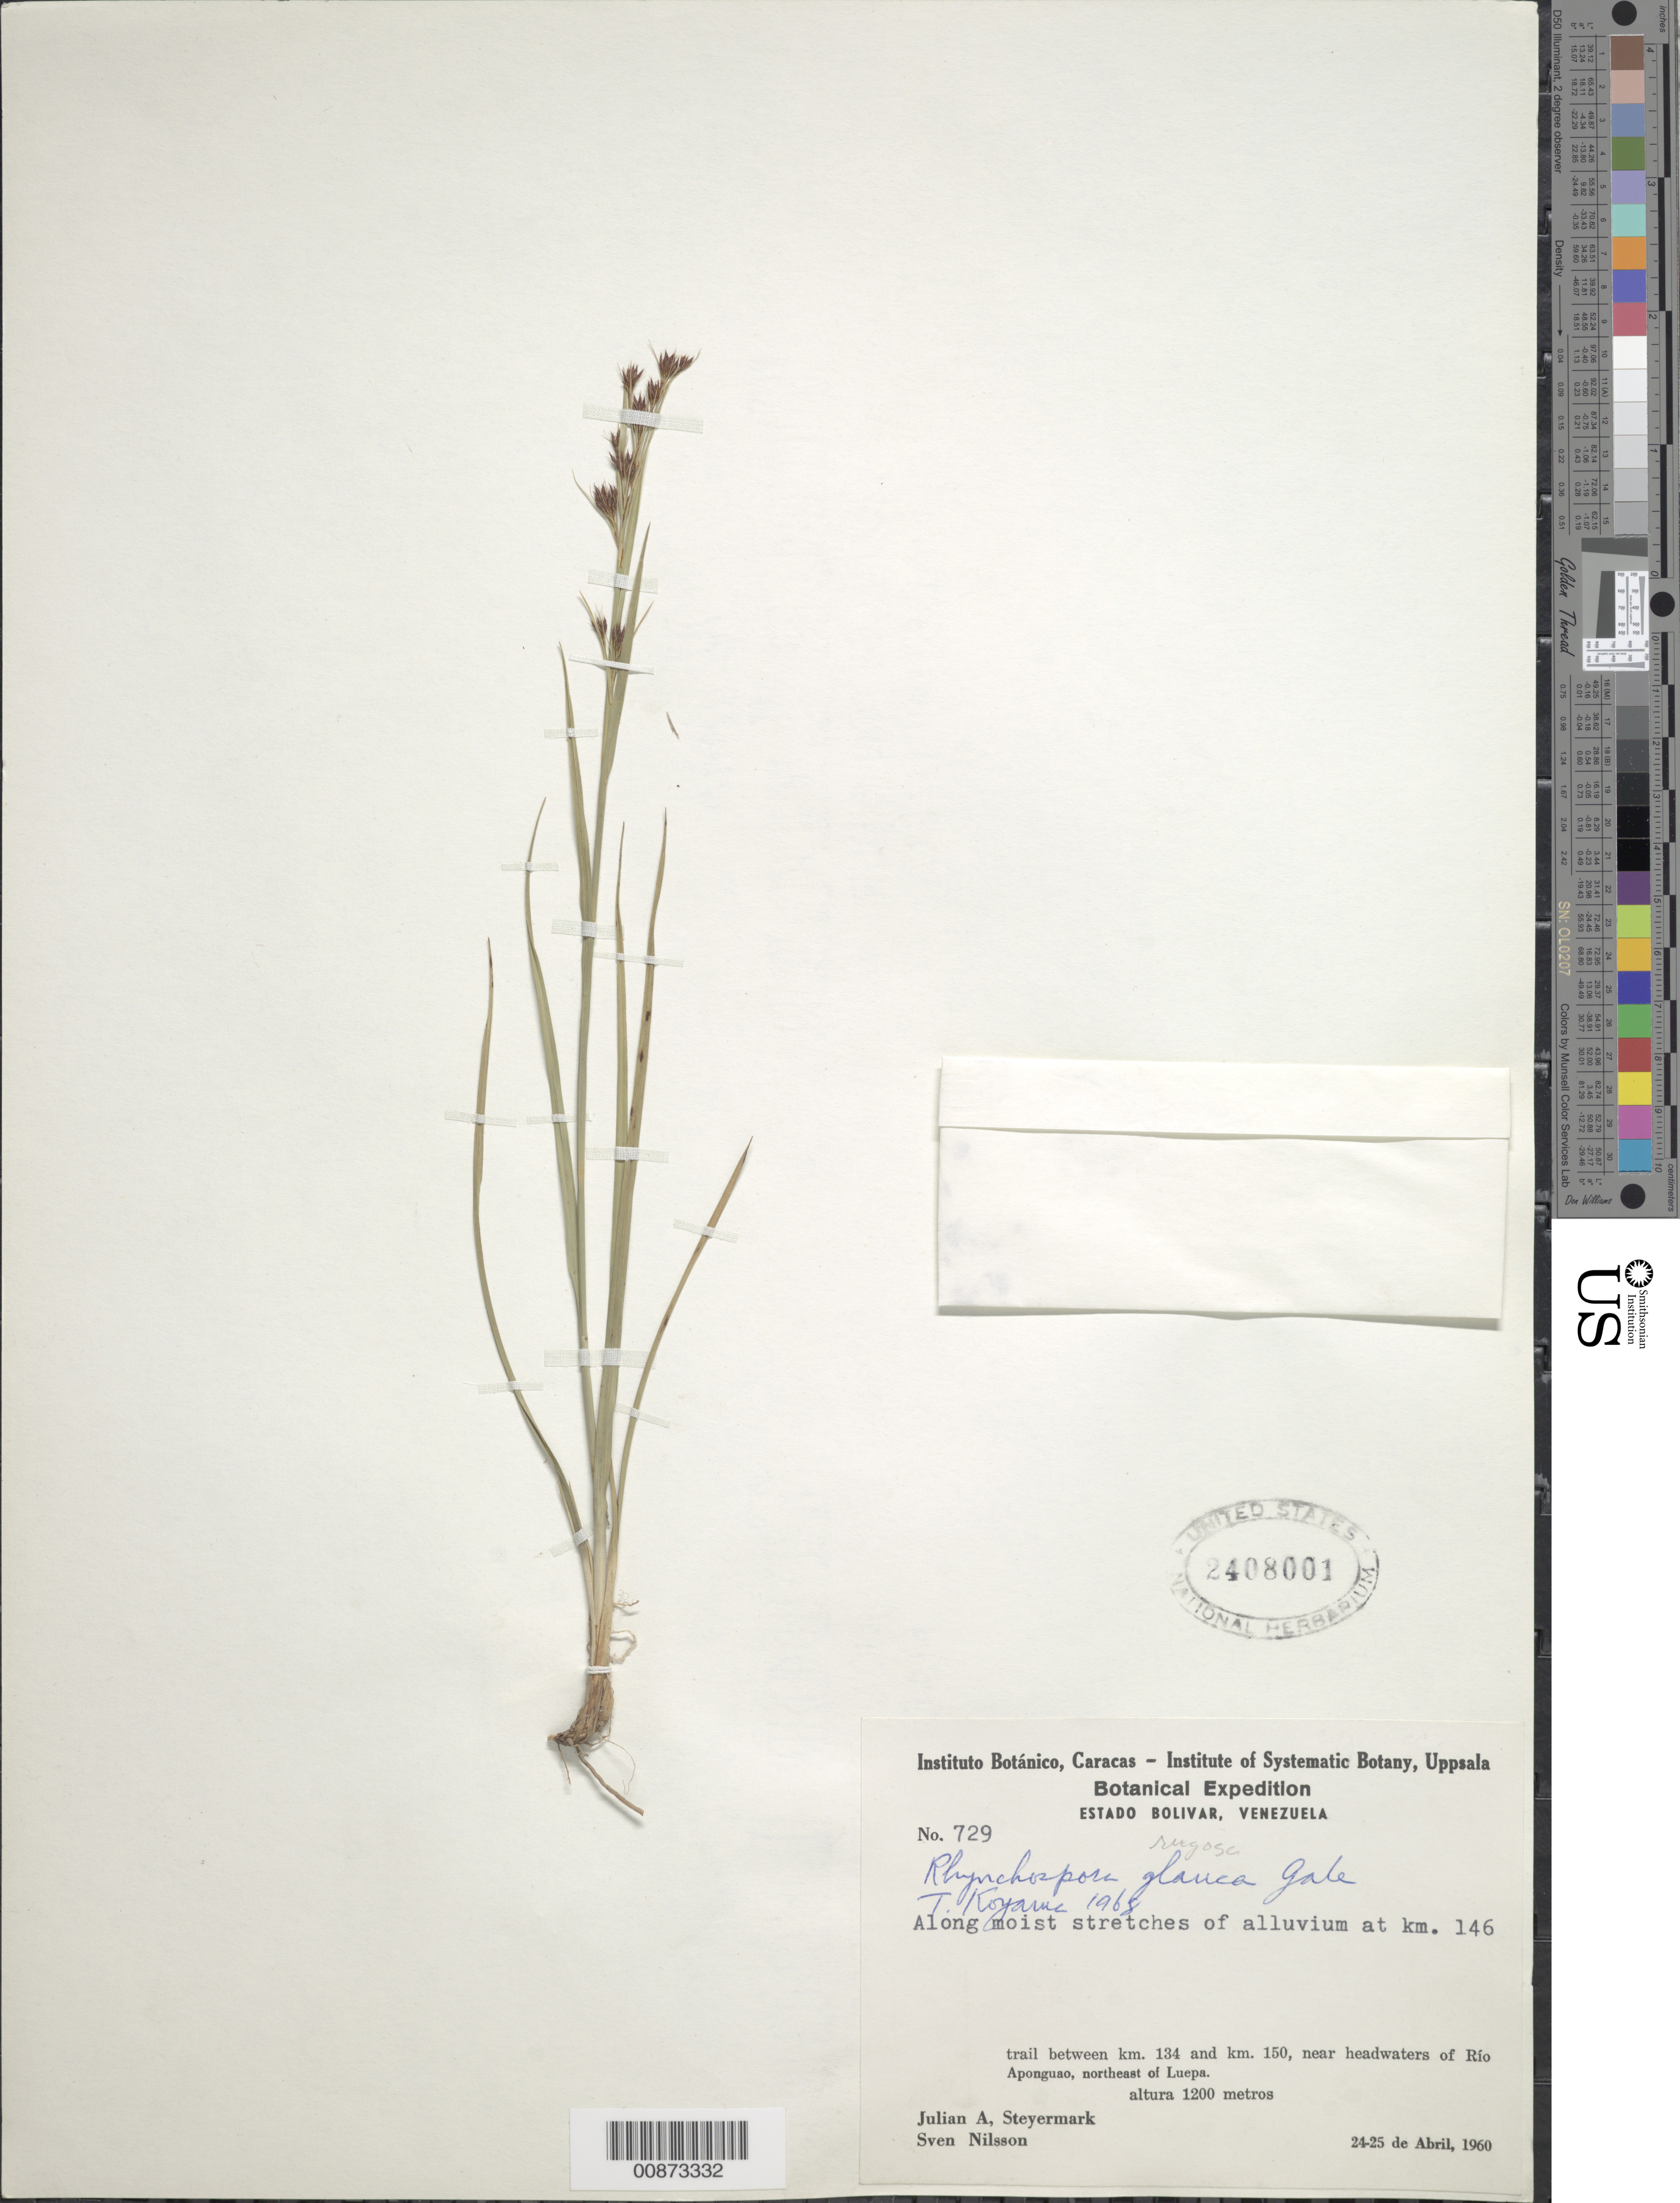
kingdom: Plantae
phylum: Tracheophyta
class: Liliopsida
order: Poales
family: Cyperaceae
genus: Rhynchospora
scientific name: Rhynchospora sp.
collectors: J. Steyermark & S. Nilsson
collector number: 60 729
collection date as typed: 24-Apr-60 to 25-Apr-60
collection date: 1960-04-24/1960-04-25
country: Venezuela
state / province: Bolívar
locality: Río Aponguao, km 146, near headwaters of Río Aponguao, NE of Luepa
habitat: Moist stretches of alluvium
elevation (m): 1200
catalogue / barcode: US 2408001